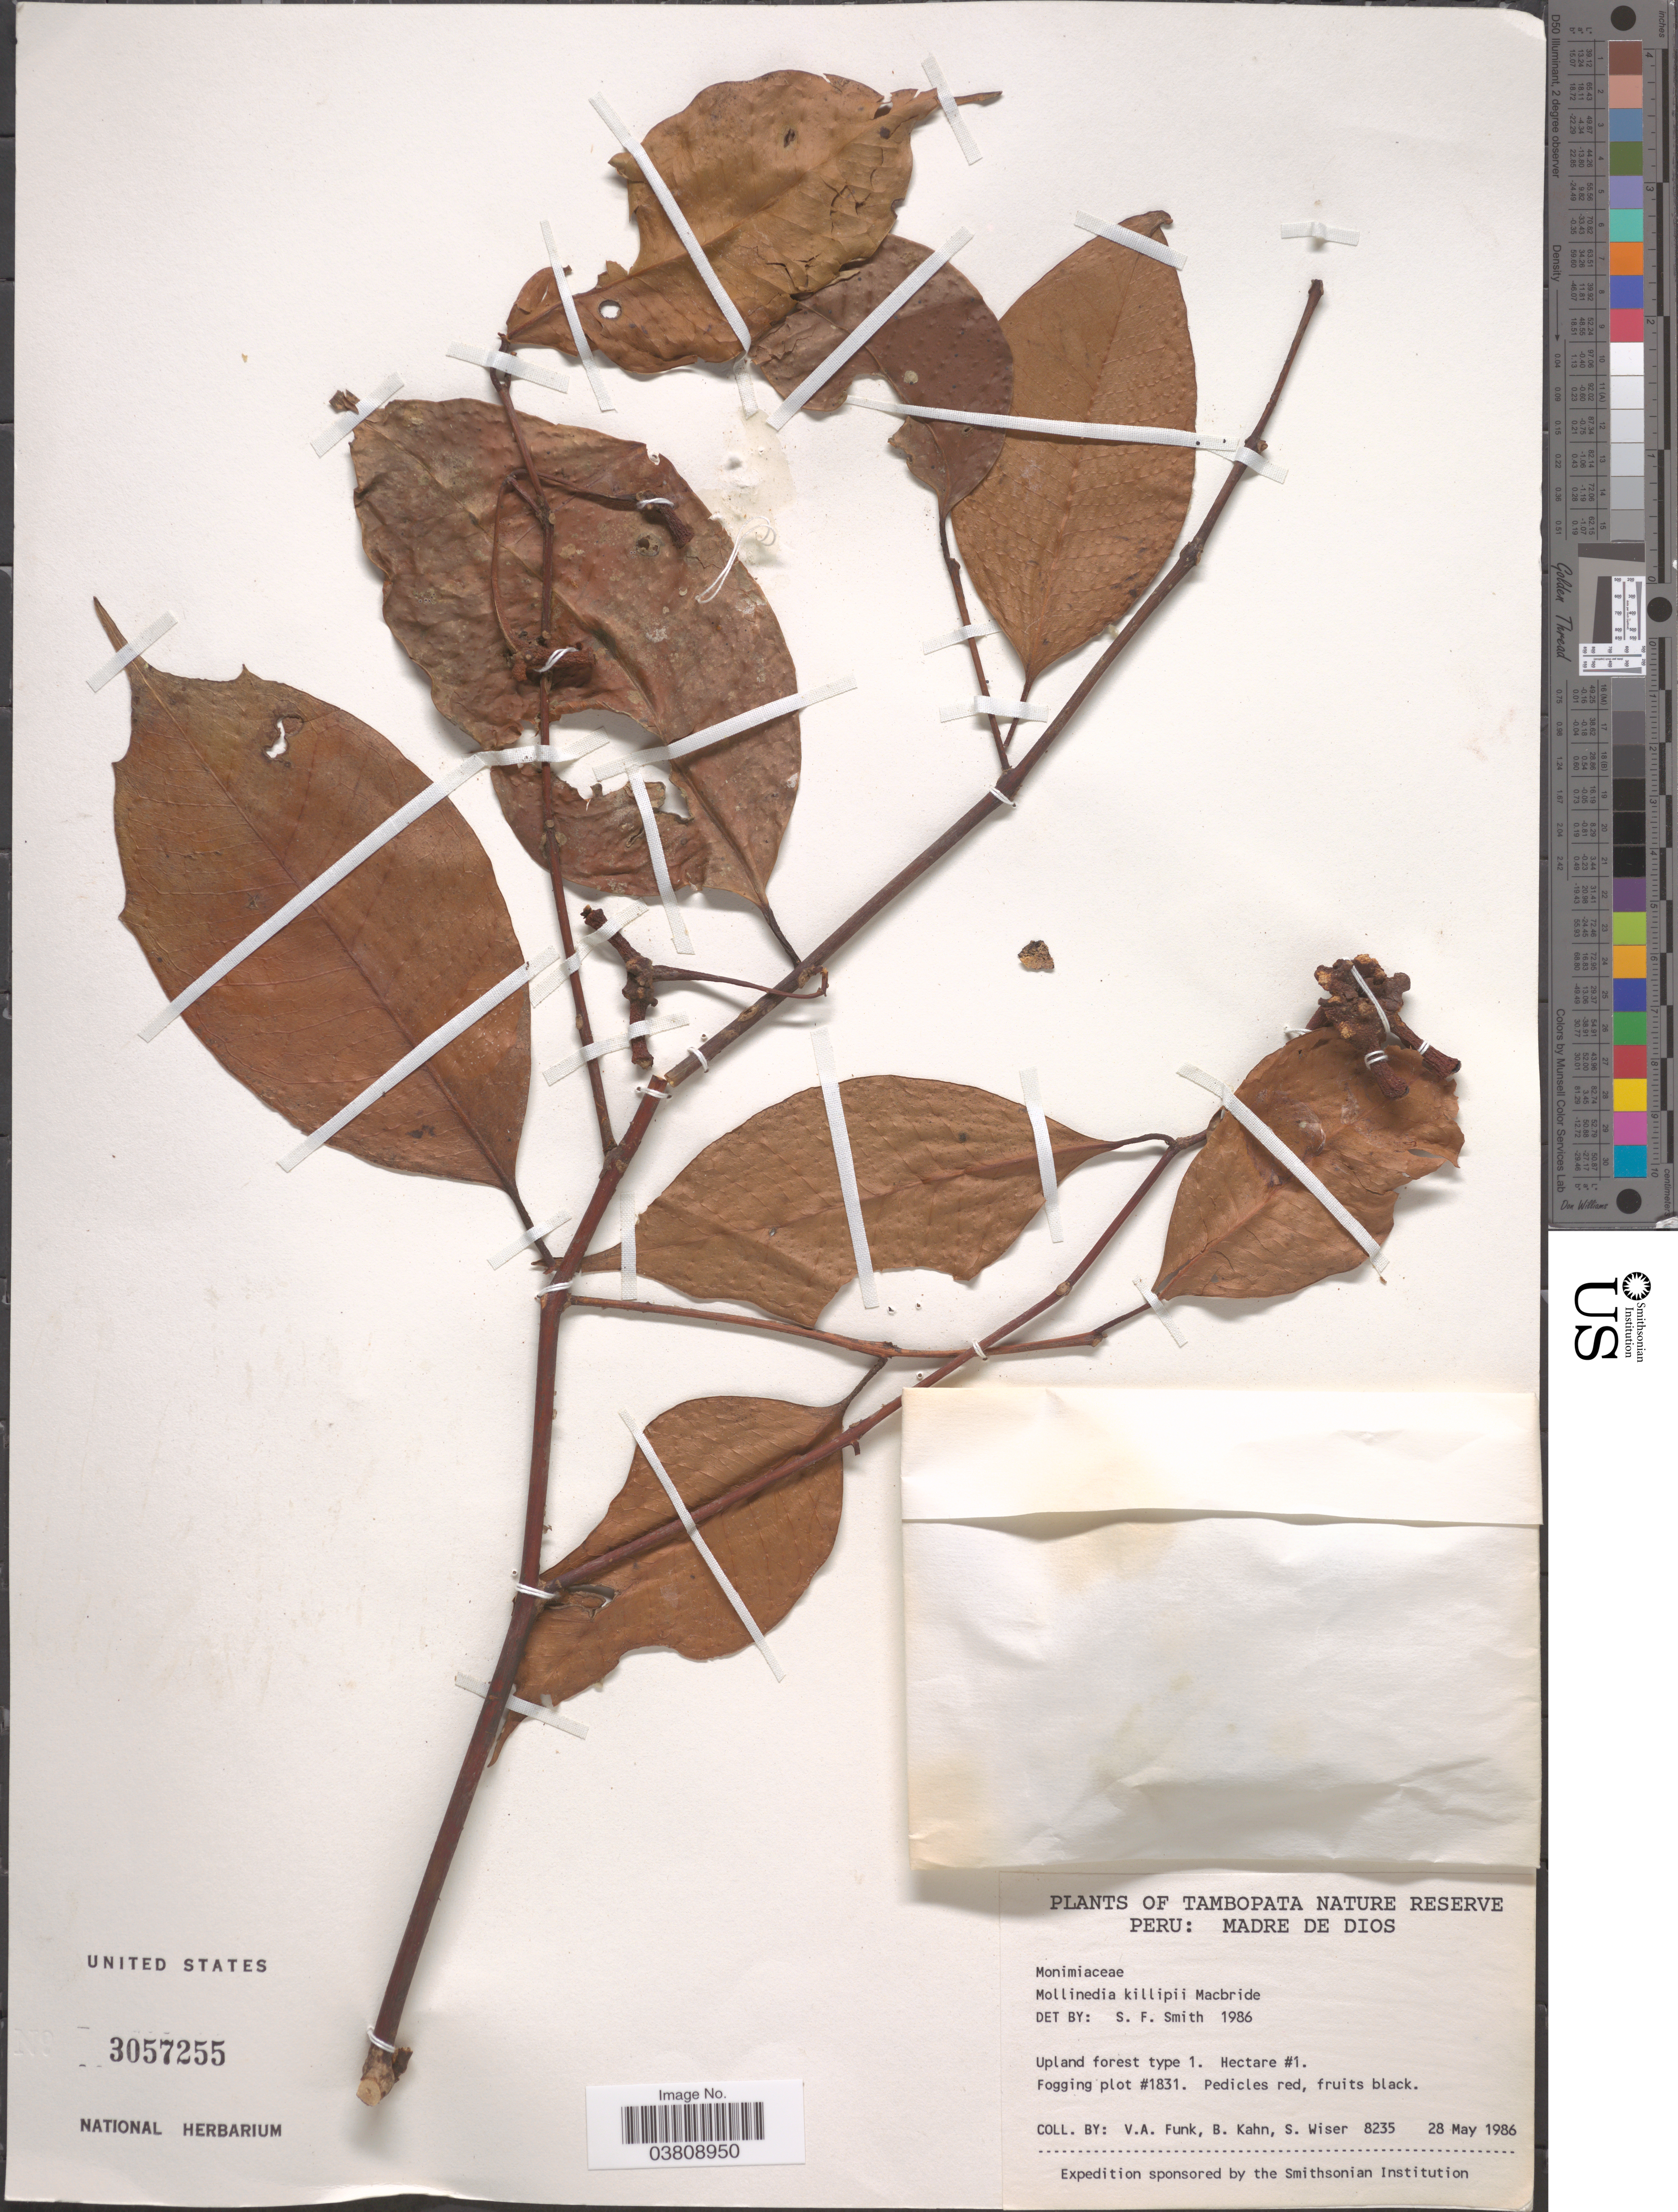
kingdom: Plantae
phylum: Tracheophyta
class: Magnoliopsida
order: Laurales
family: Monimiaceae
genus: Mollinedia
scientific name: Mollinedia killipii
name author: J.F. Macbr.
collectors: V. Funk, B. Kahn & S. Wiser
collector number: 8235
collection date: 1986-05-28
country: Peru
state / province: Madre de Dios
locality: Tambopata Nature Reserve. Upland forest type 1. Hectare #1. Fogging plot #1831.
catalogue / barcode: US 3057255